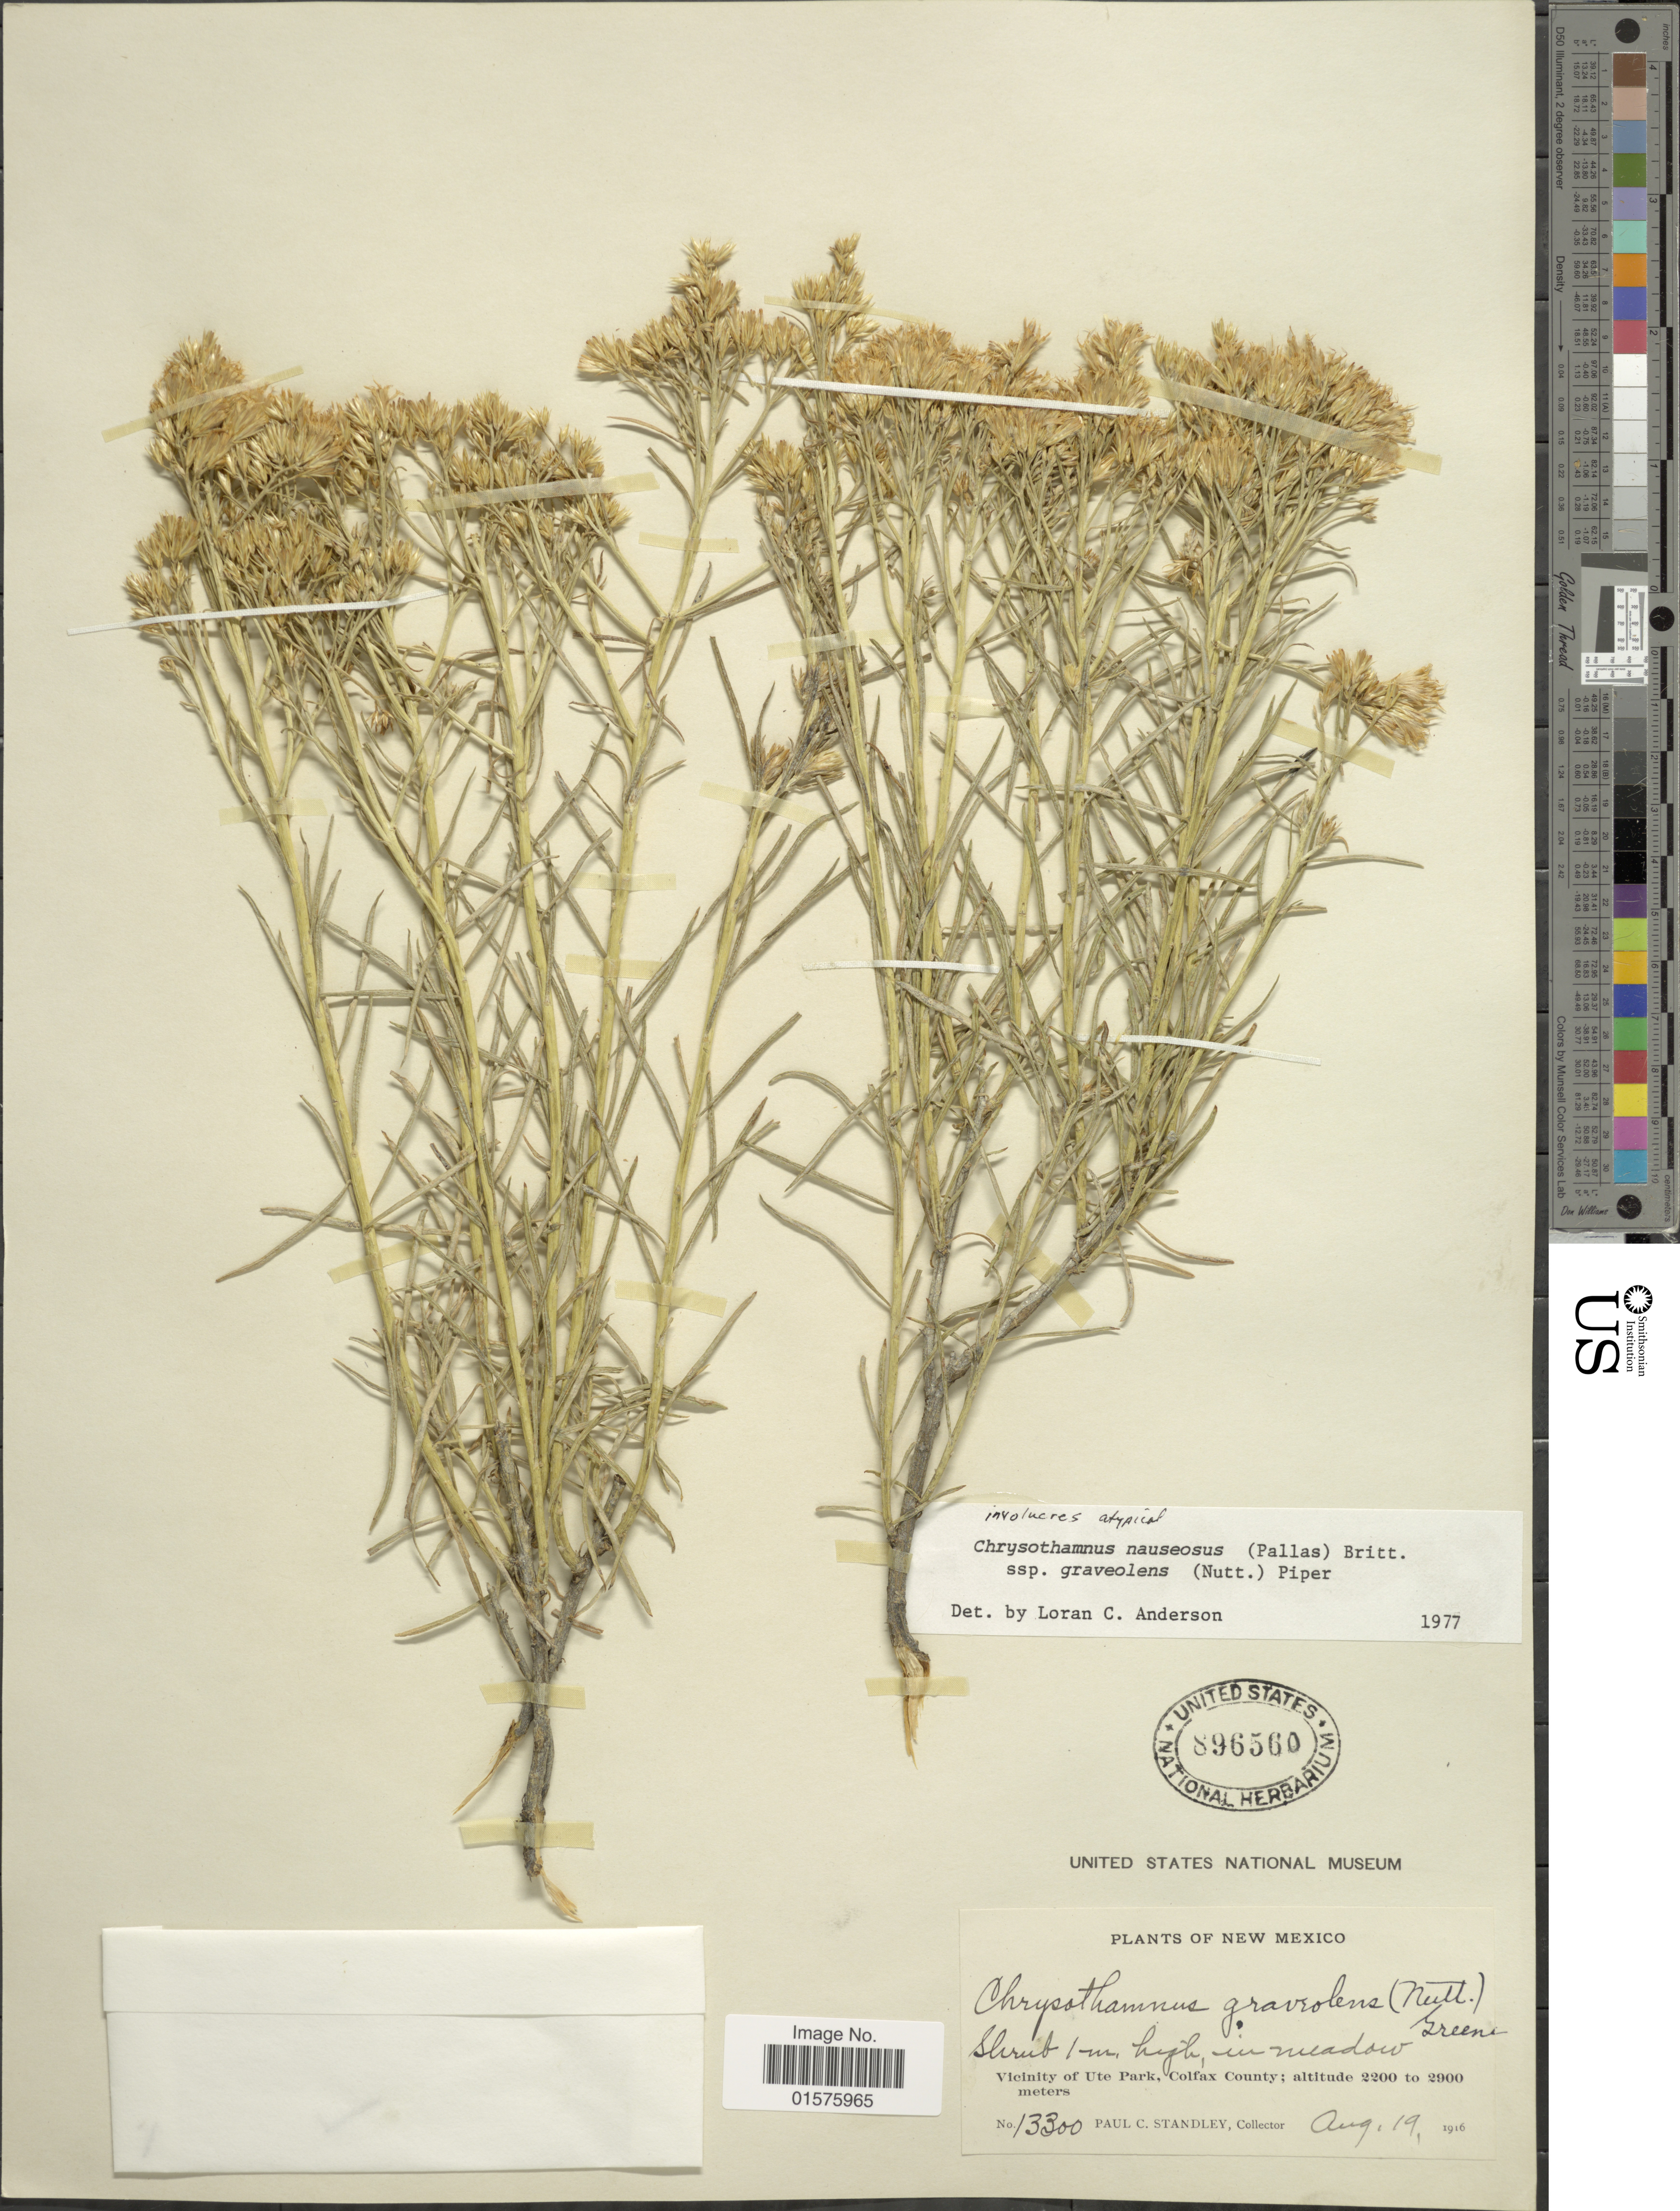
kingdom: Plantae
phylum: Tracheophyta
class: Magnoliopsida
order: Asterales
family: Asteraceae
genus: Ericameria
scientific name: Ericameria nauseosa var. graveolens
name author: (Nutt.) Reveal & Schuyler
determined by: Urbatsch, Lowell E., Curator (LSU), Louisiana State University (UNITED STATES)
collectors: P. C. Standley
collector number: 13300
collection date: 1916-08-19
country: United States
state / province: New Mexico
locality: Vicinity of Ute Park, Colfax County.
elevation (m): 2200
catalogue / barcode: US 896560